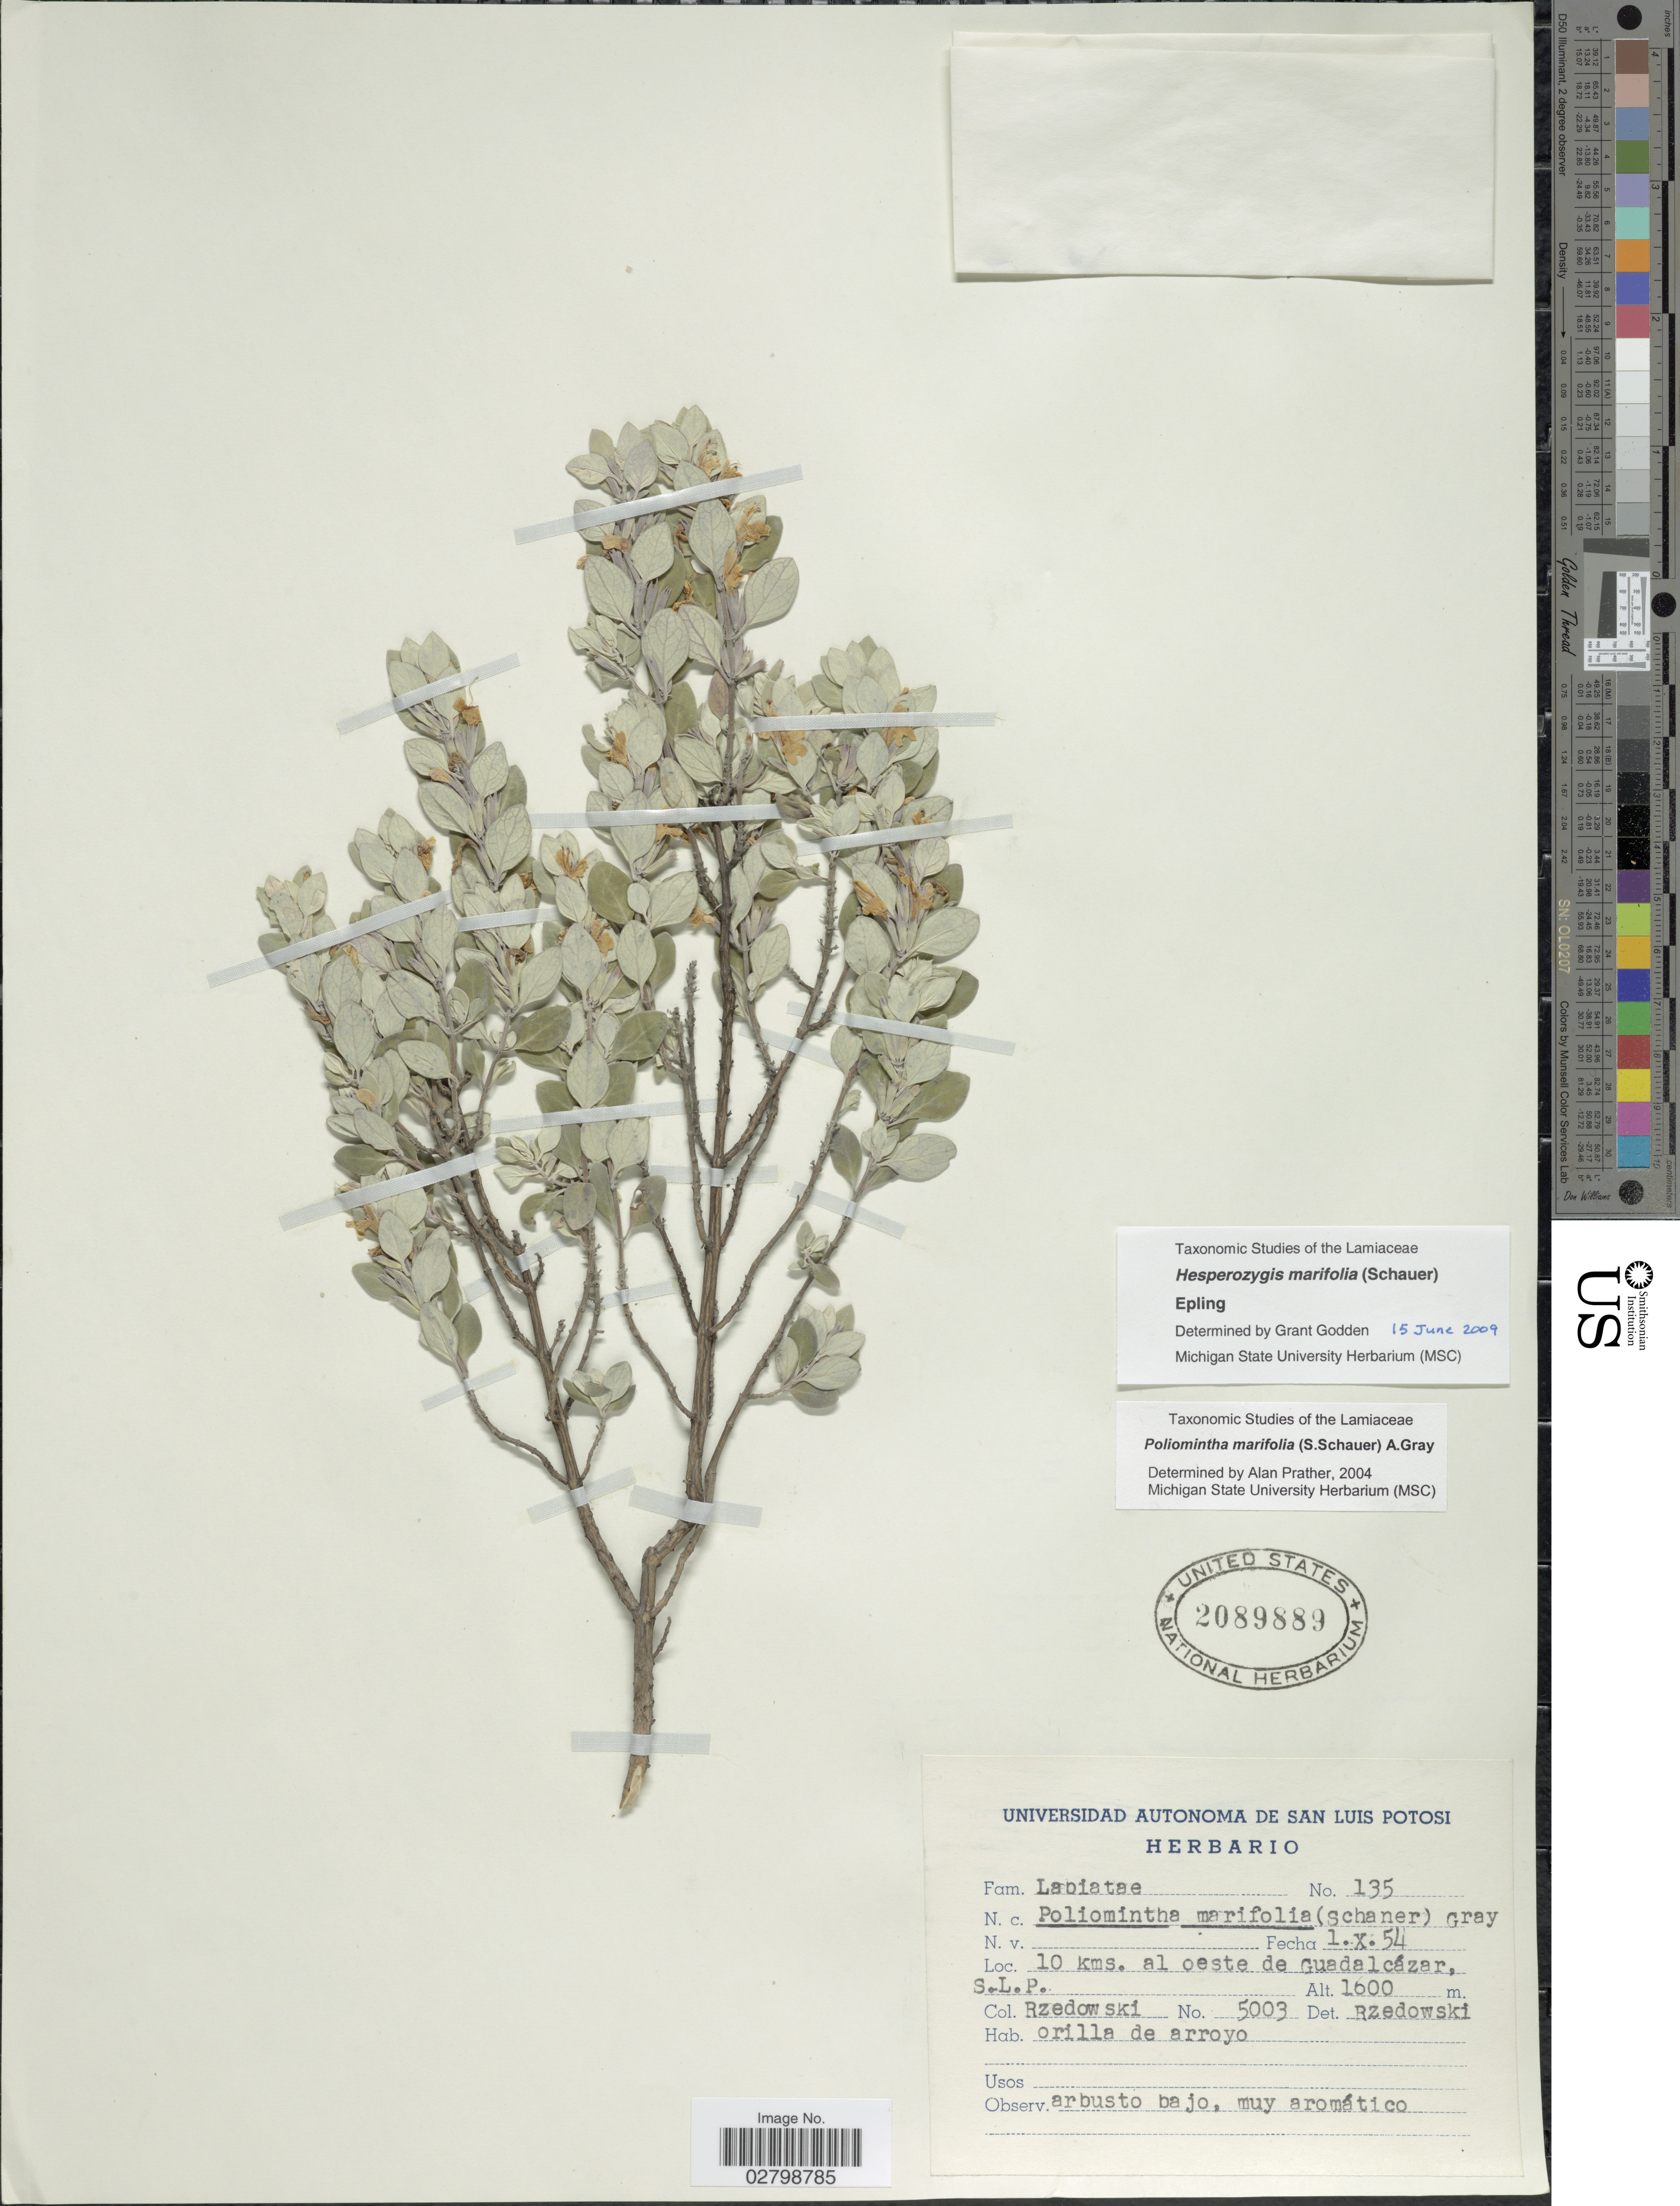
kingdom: Plantae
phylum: Tracheophyta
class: Magnoliopsida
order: Lamiales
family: Lamiaceae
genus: Hesperozygis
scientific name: Hesperozygis marifolia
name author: (S. Schauer) Epling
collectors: Rzedowski, --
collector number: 5003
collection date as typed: Transcribed d/m/y: 1/10/54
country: Mexico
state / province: San Luis Potosí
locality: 10 kms. al oeste de Guadalcazar, S.L.P.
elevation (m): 1600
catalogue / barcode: US 2089889